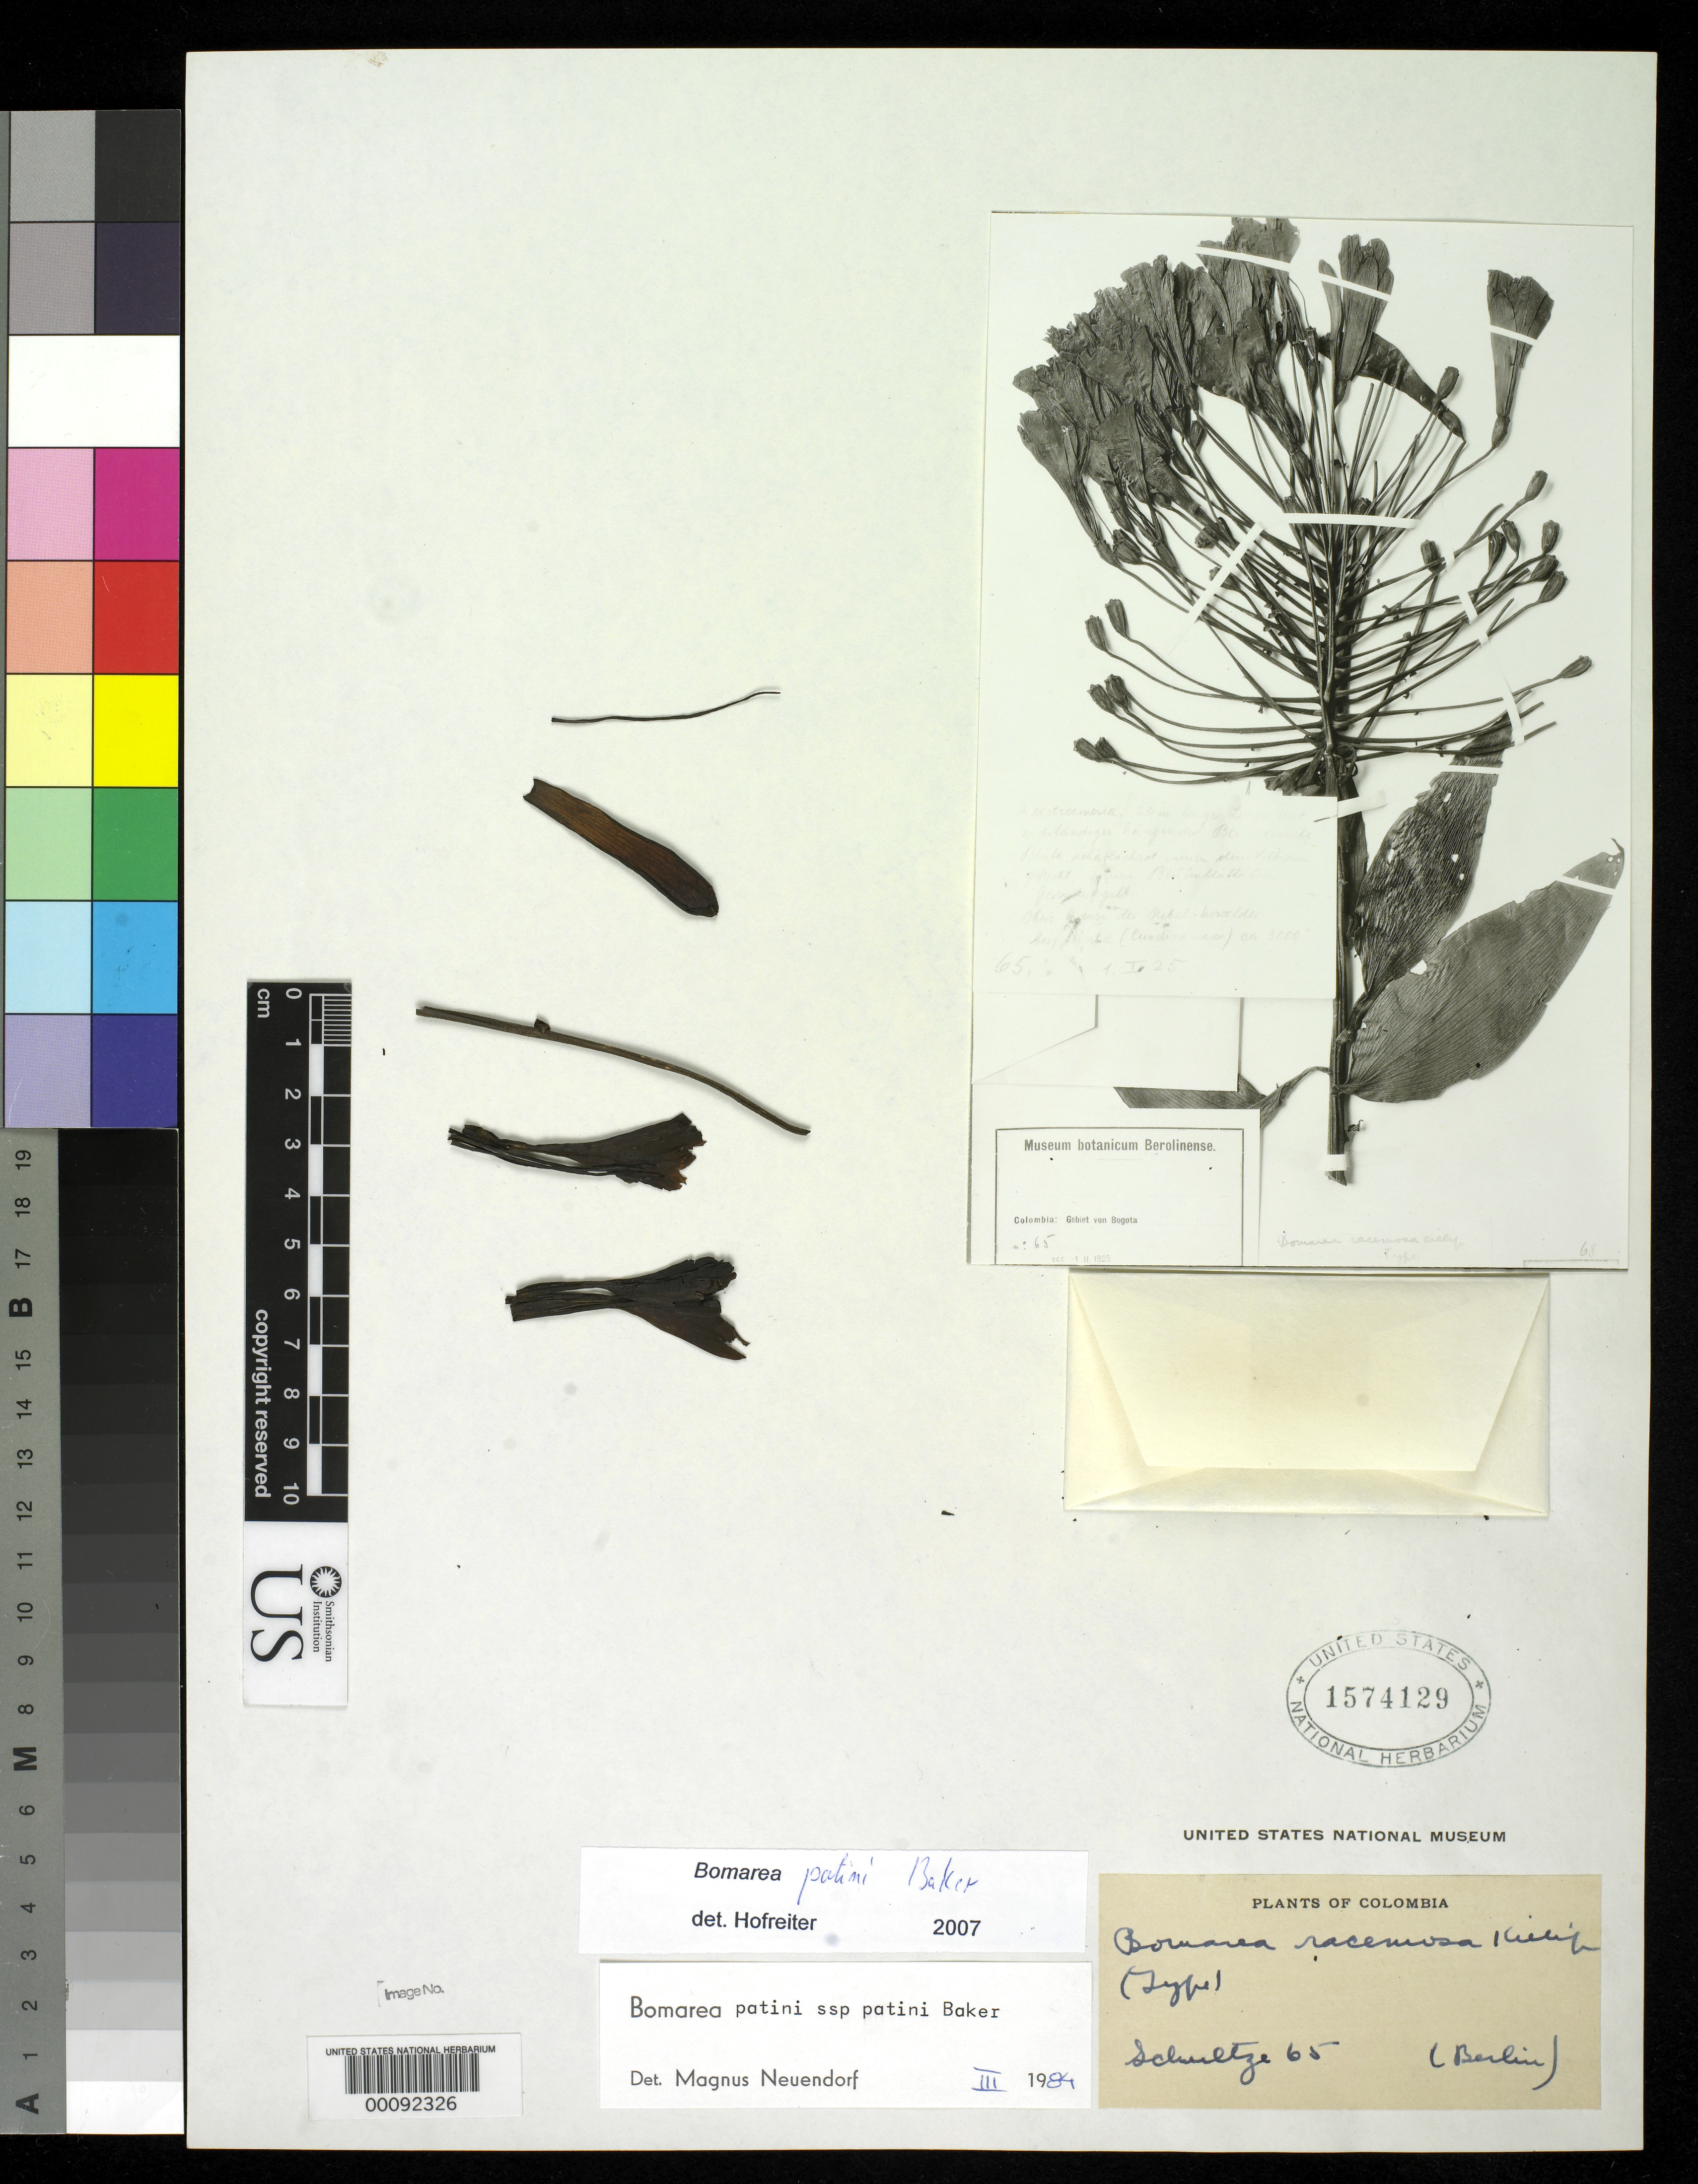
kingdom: Plantae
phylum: Tracheophyta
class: Liliopsida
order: Liliales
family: Alstroemeriaceae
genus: Bomarea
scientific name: Bomarea racemosa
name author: Killip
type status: Type Material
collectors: A. Schultze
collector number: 65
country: Colombia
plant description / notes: Photograph and fragment of type specimen ex herb. Berlin.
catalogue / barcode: US 1574129